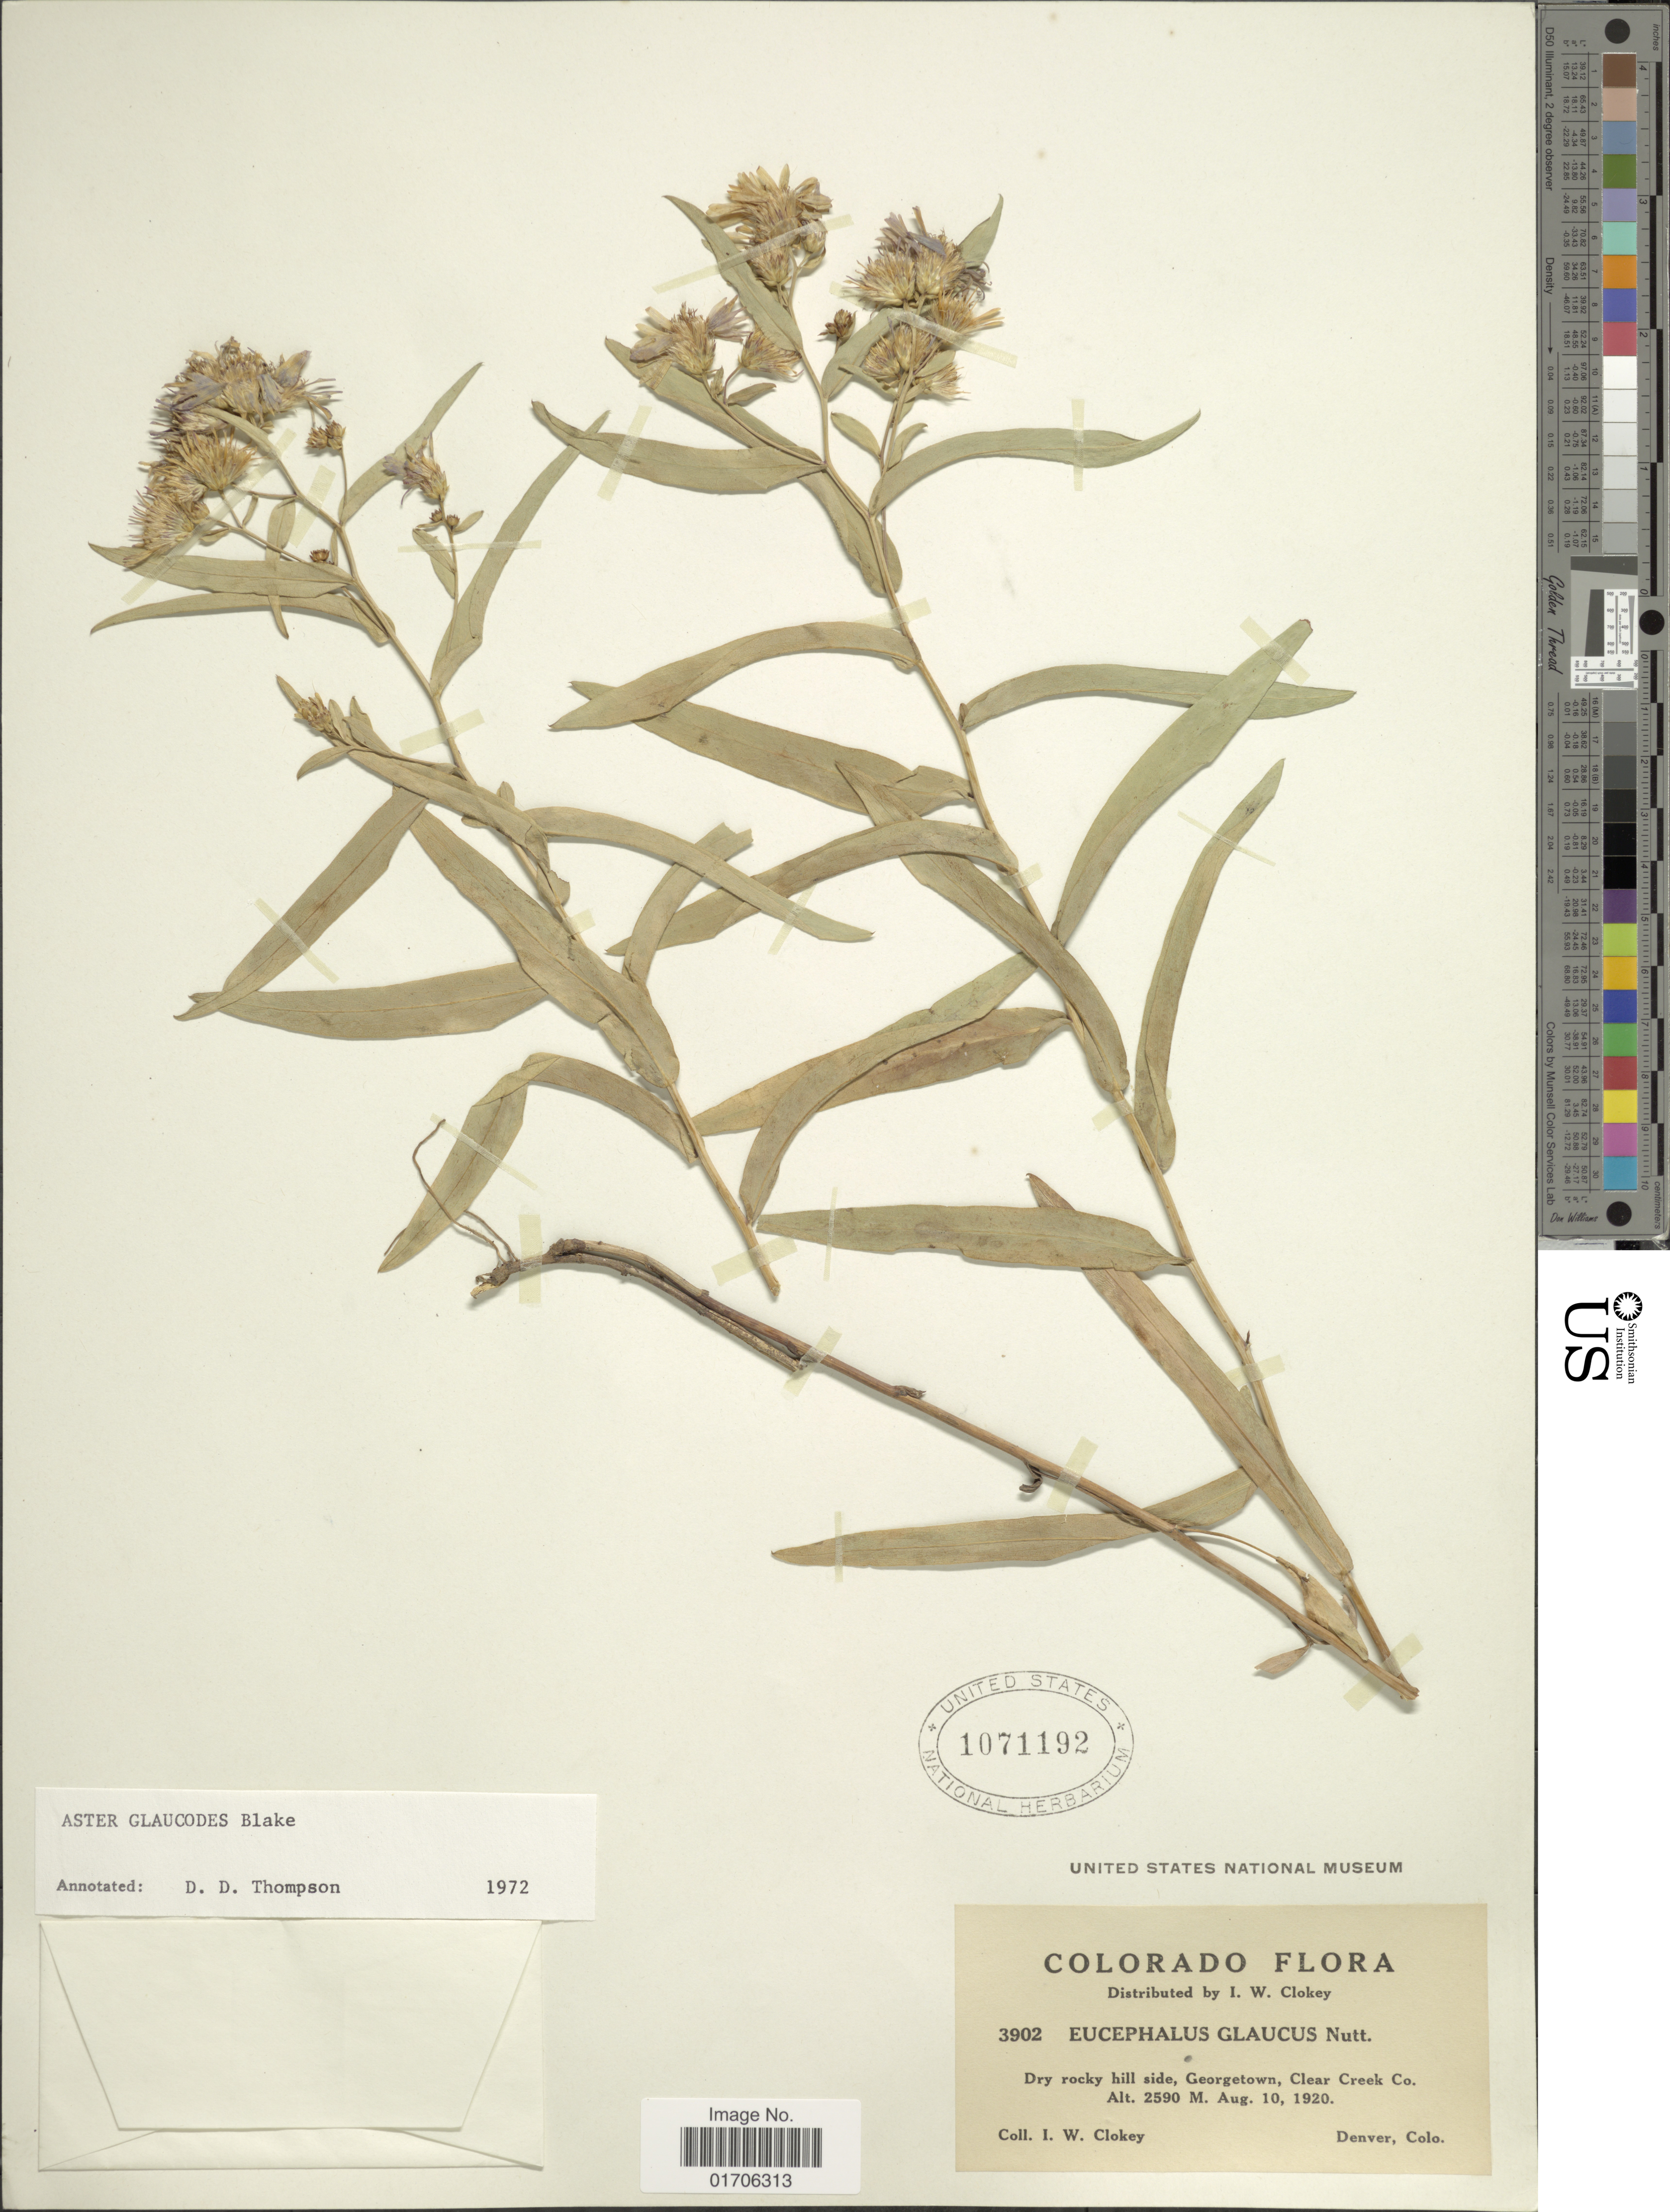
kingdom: Plantae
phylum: Tracheophyta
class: Magnoliopsida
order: Asterales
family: Asteraceae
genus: Eurybia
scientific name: Eurybia glauca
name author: (Nutt.) G.L. Nesom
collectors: I. W. Clokey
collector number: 3902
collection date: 1920-08-10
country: United States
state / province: Colorado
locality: Colorado. Dry rock hill side, Georgetown, Clear Creek Co.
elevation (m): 2590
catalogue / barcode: US 1071192